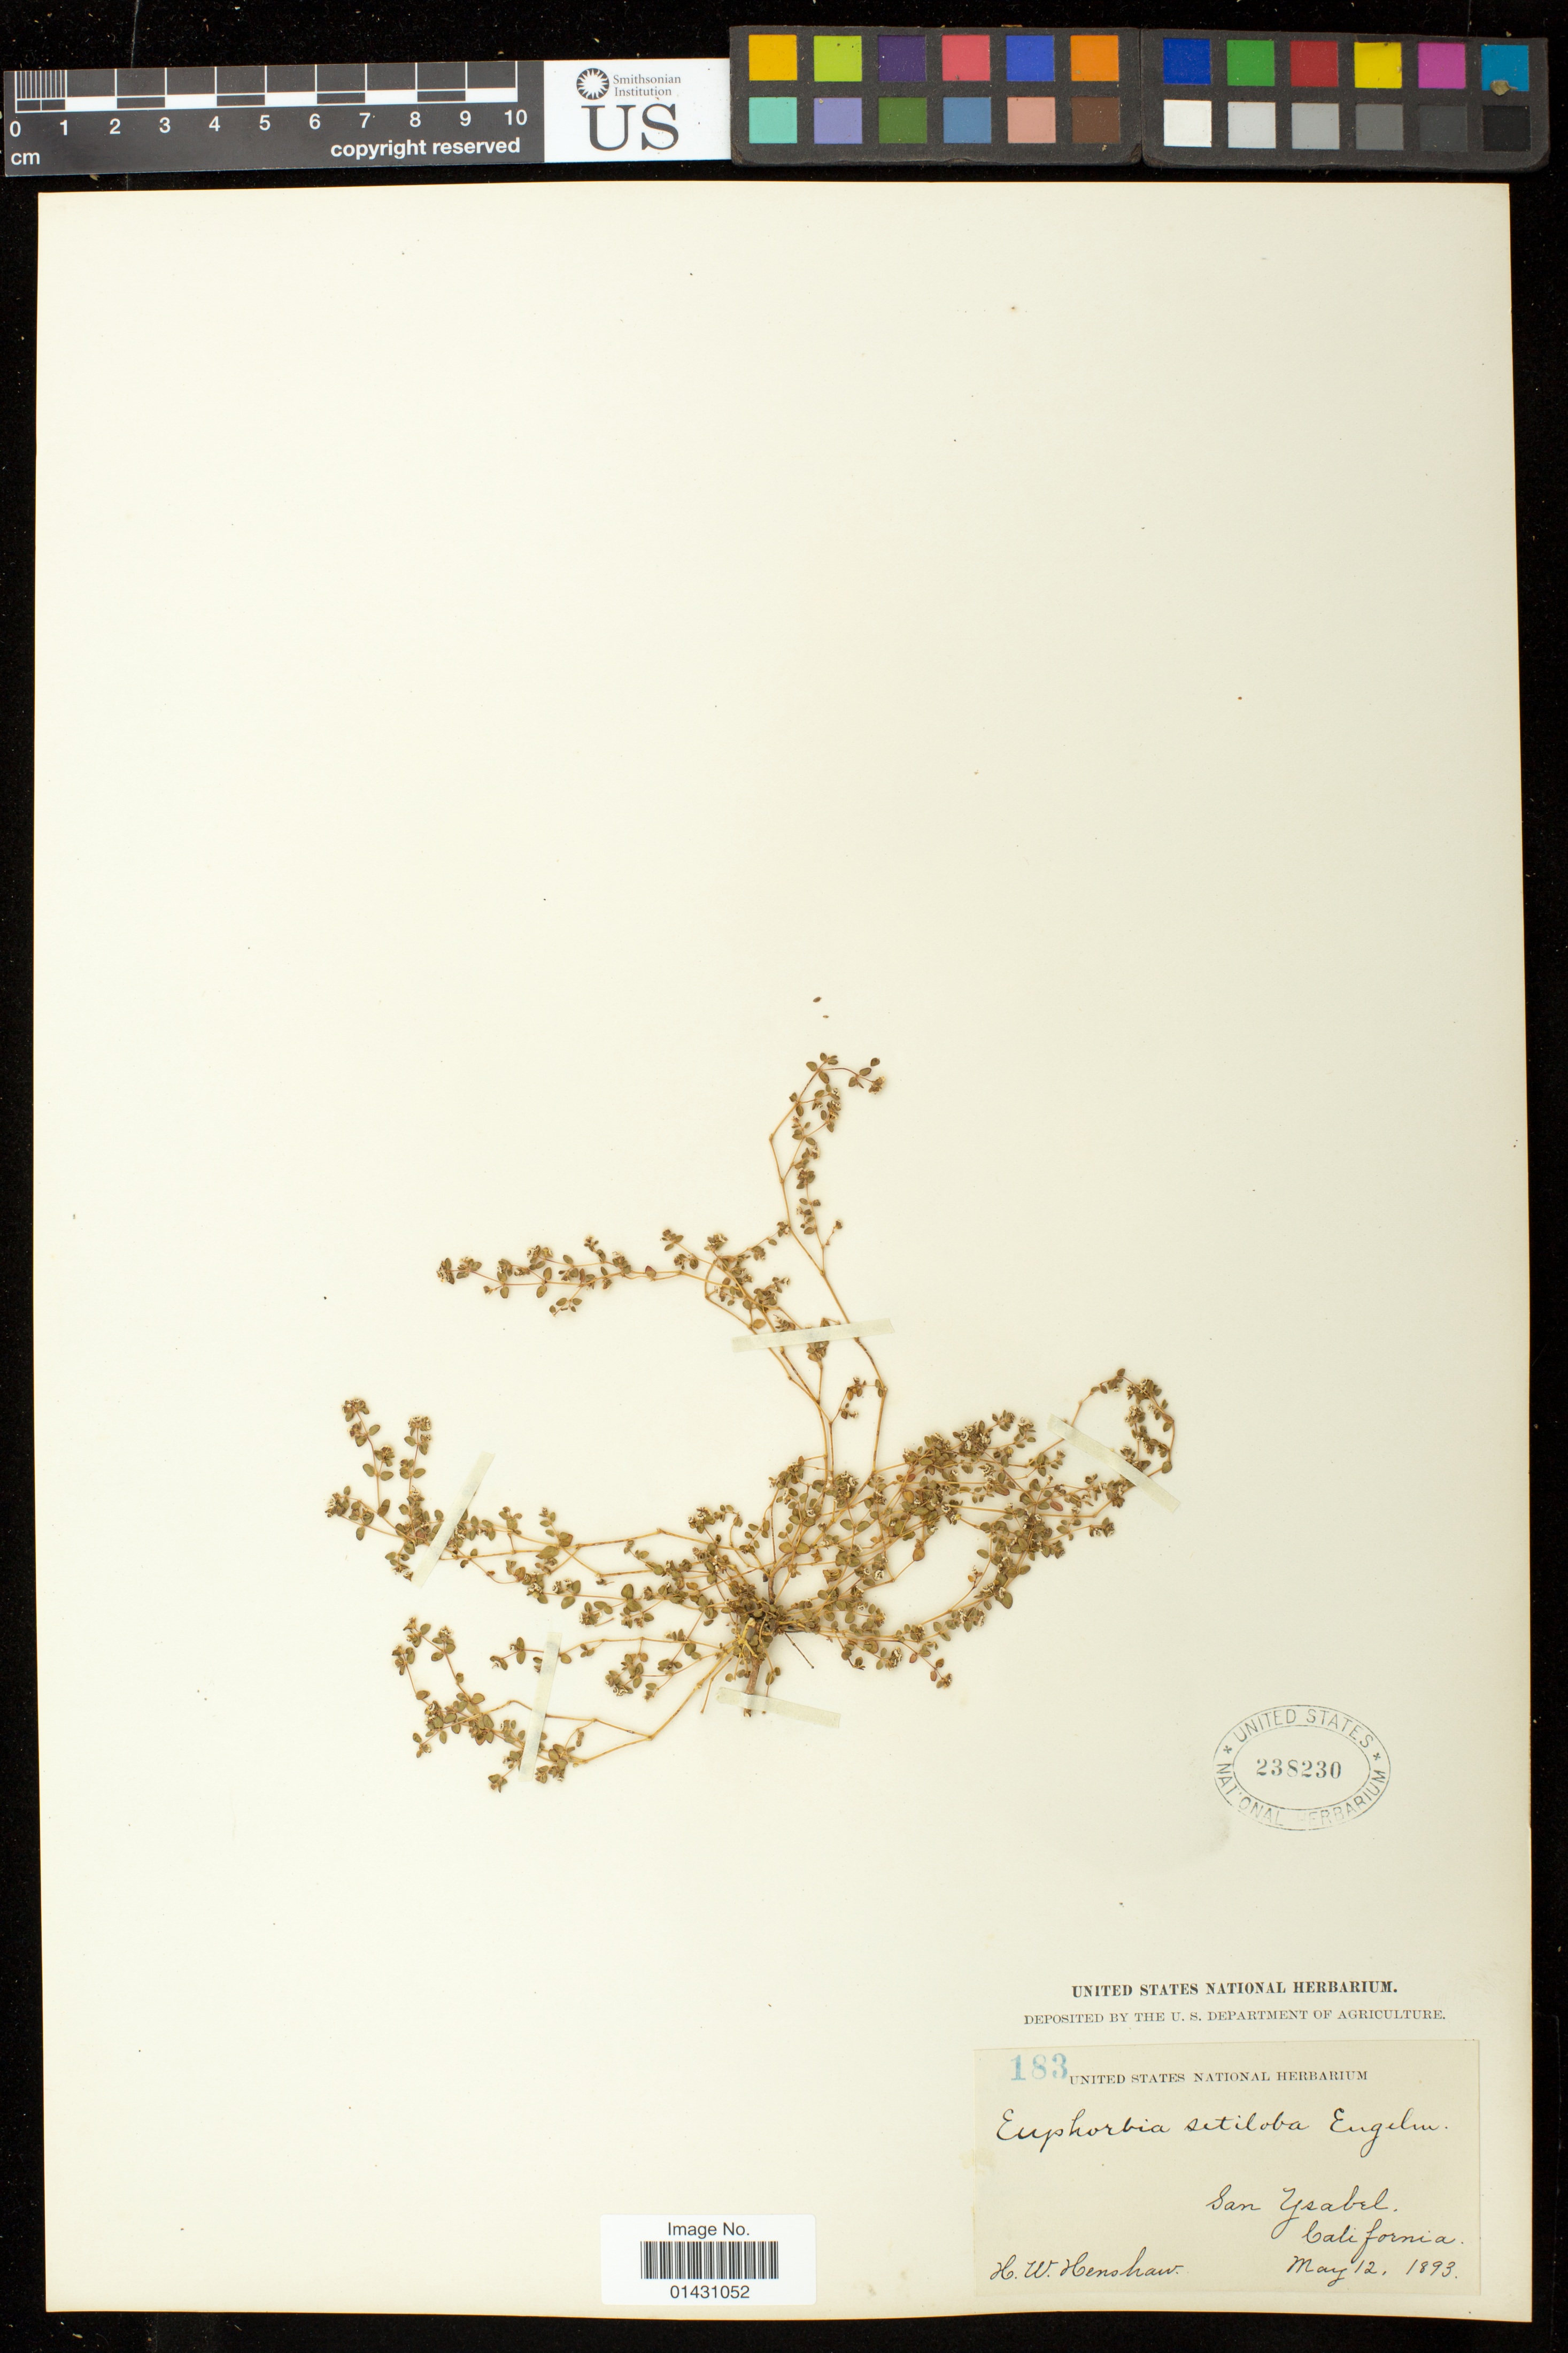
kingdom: Plantae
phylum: Tracheophyta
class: Magnoliopsida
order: Malpighiales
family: Euphorbiaceae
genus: Euphorbia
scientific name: Euphorbia polycarpa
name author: Benth.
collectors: H. Henshaw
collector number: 183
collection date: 1893-05-12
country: United States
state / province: California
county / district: San Diego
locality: San Ysabel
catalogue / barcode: US 238230